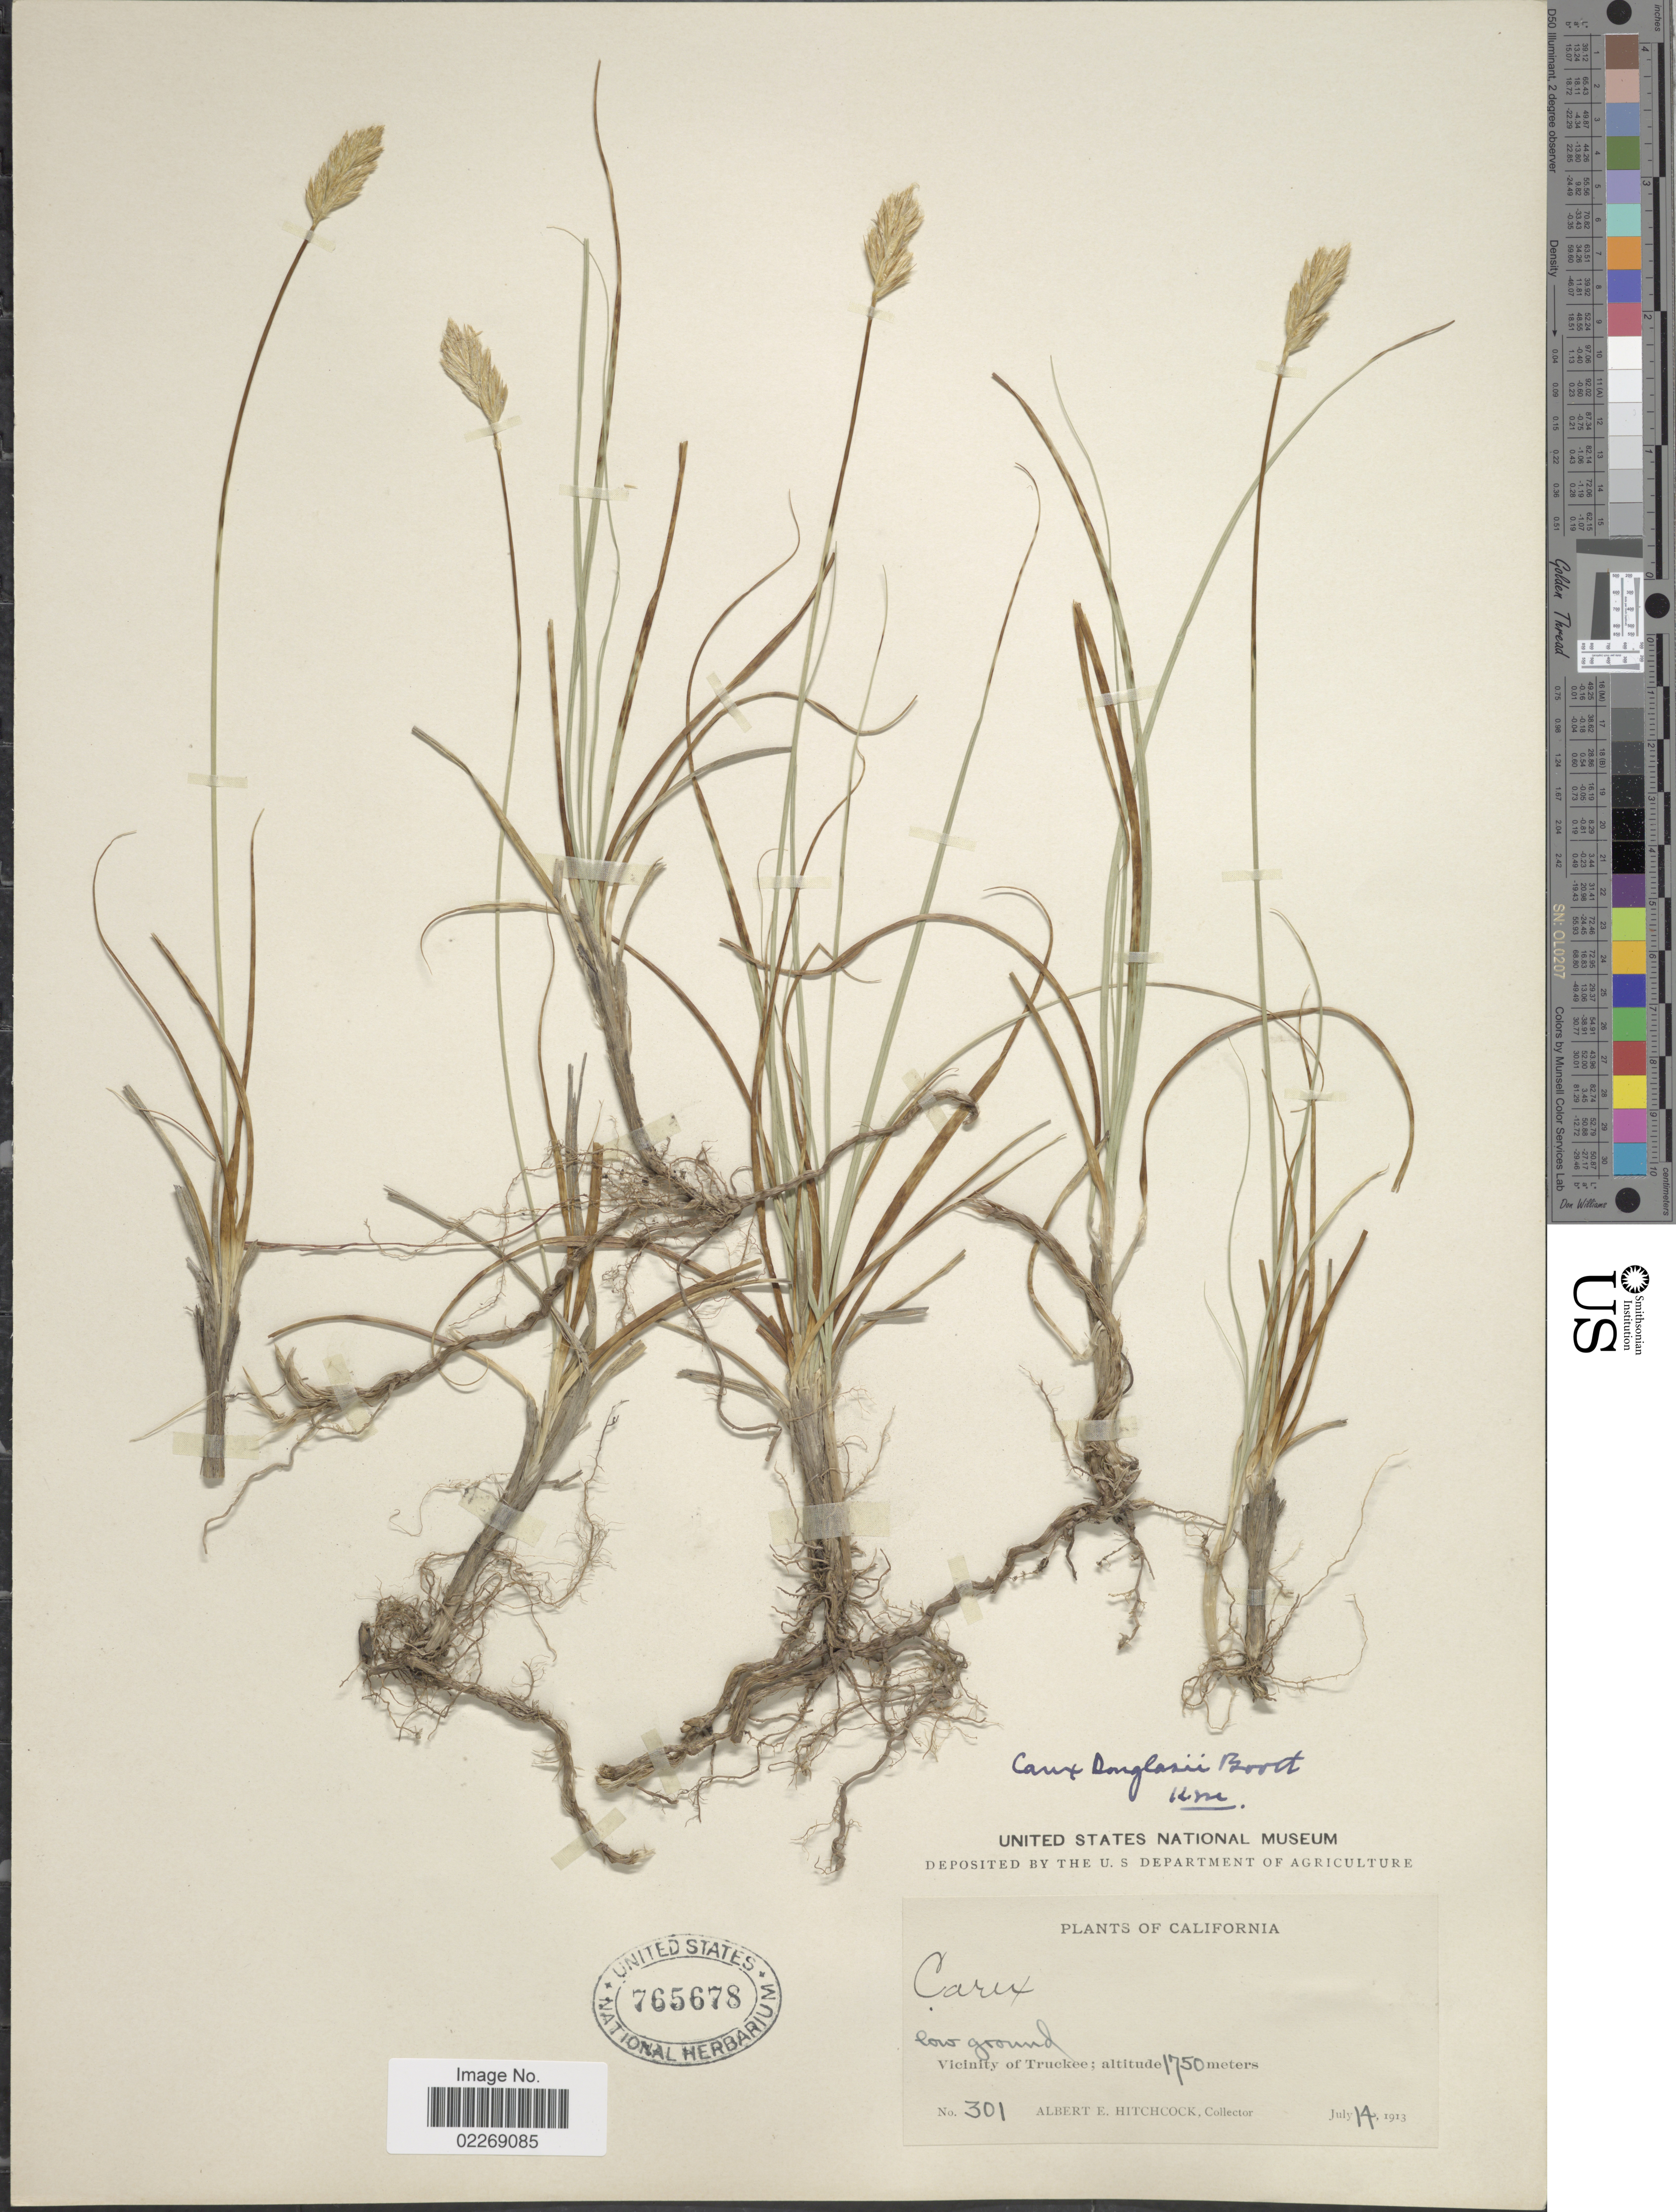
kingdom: Plantae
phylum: Tracheophyta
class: Liliopsida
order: Poales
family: Cyperaceae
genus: Carex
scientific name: Carex douglasii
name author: Boott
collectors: A. Hitchcock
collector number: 301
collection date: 1913-07-14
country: United States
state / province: California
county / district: Nevada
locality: Vicinity of Truckee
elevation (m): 1750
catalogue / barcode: US 765678